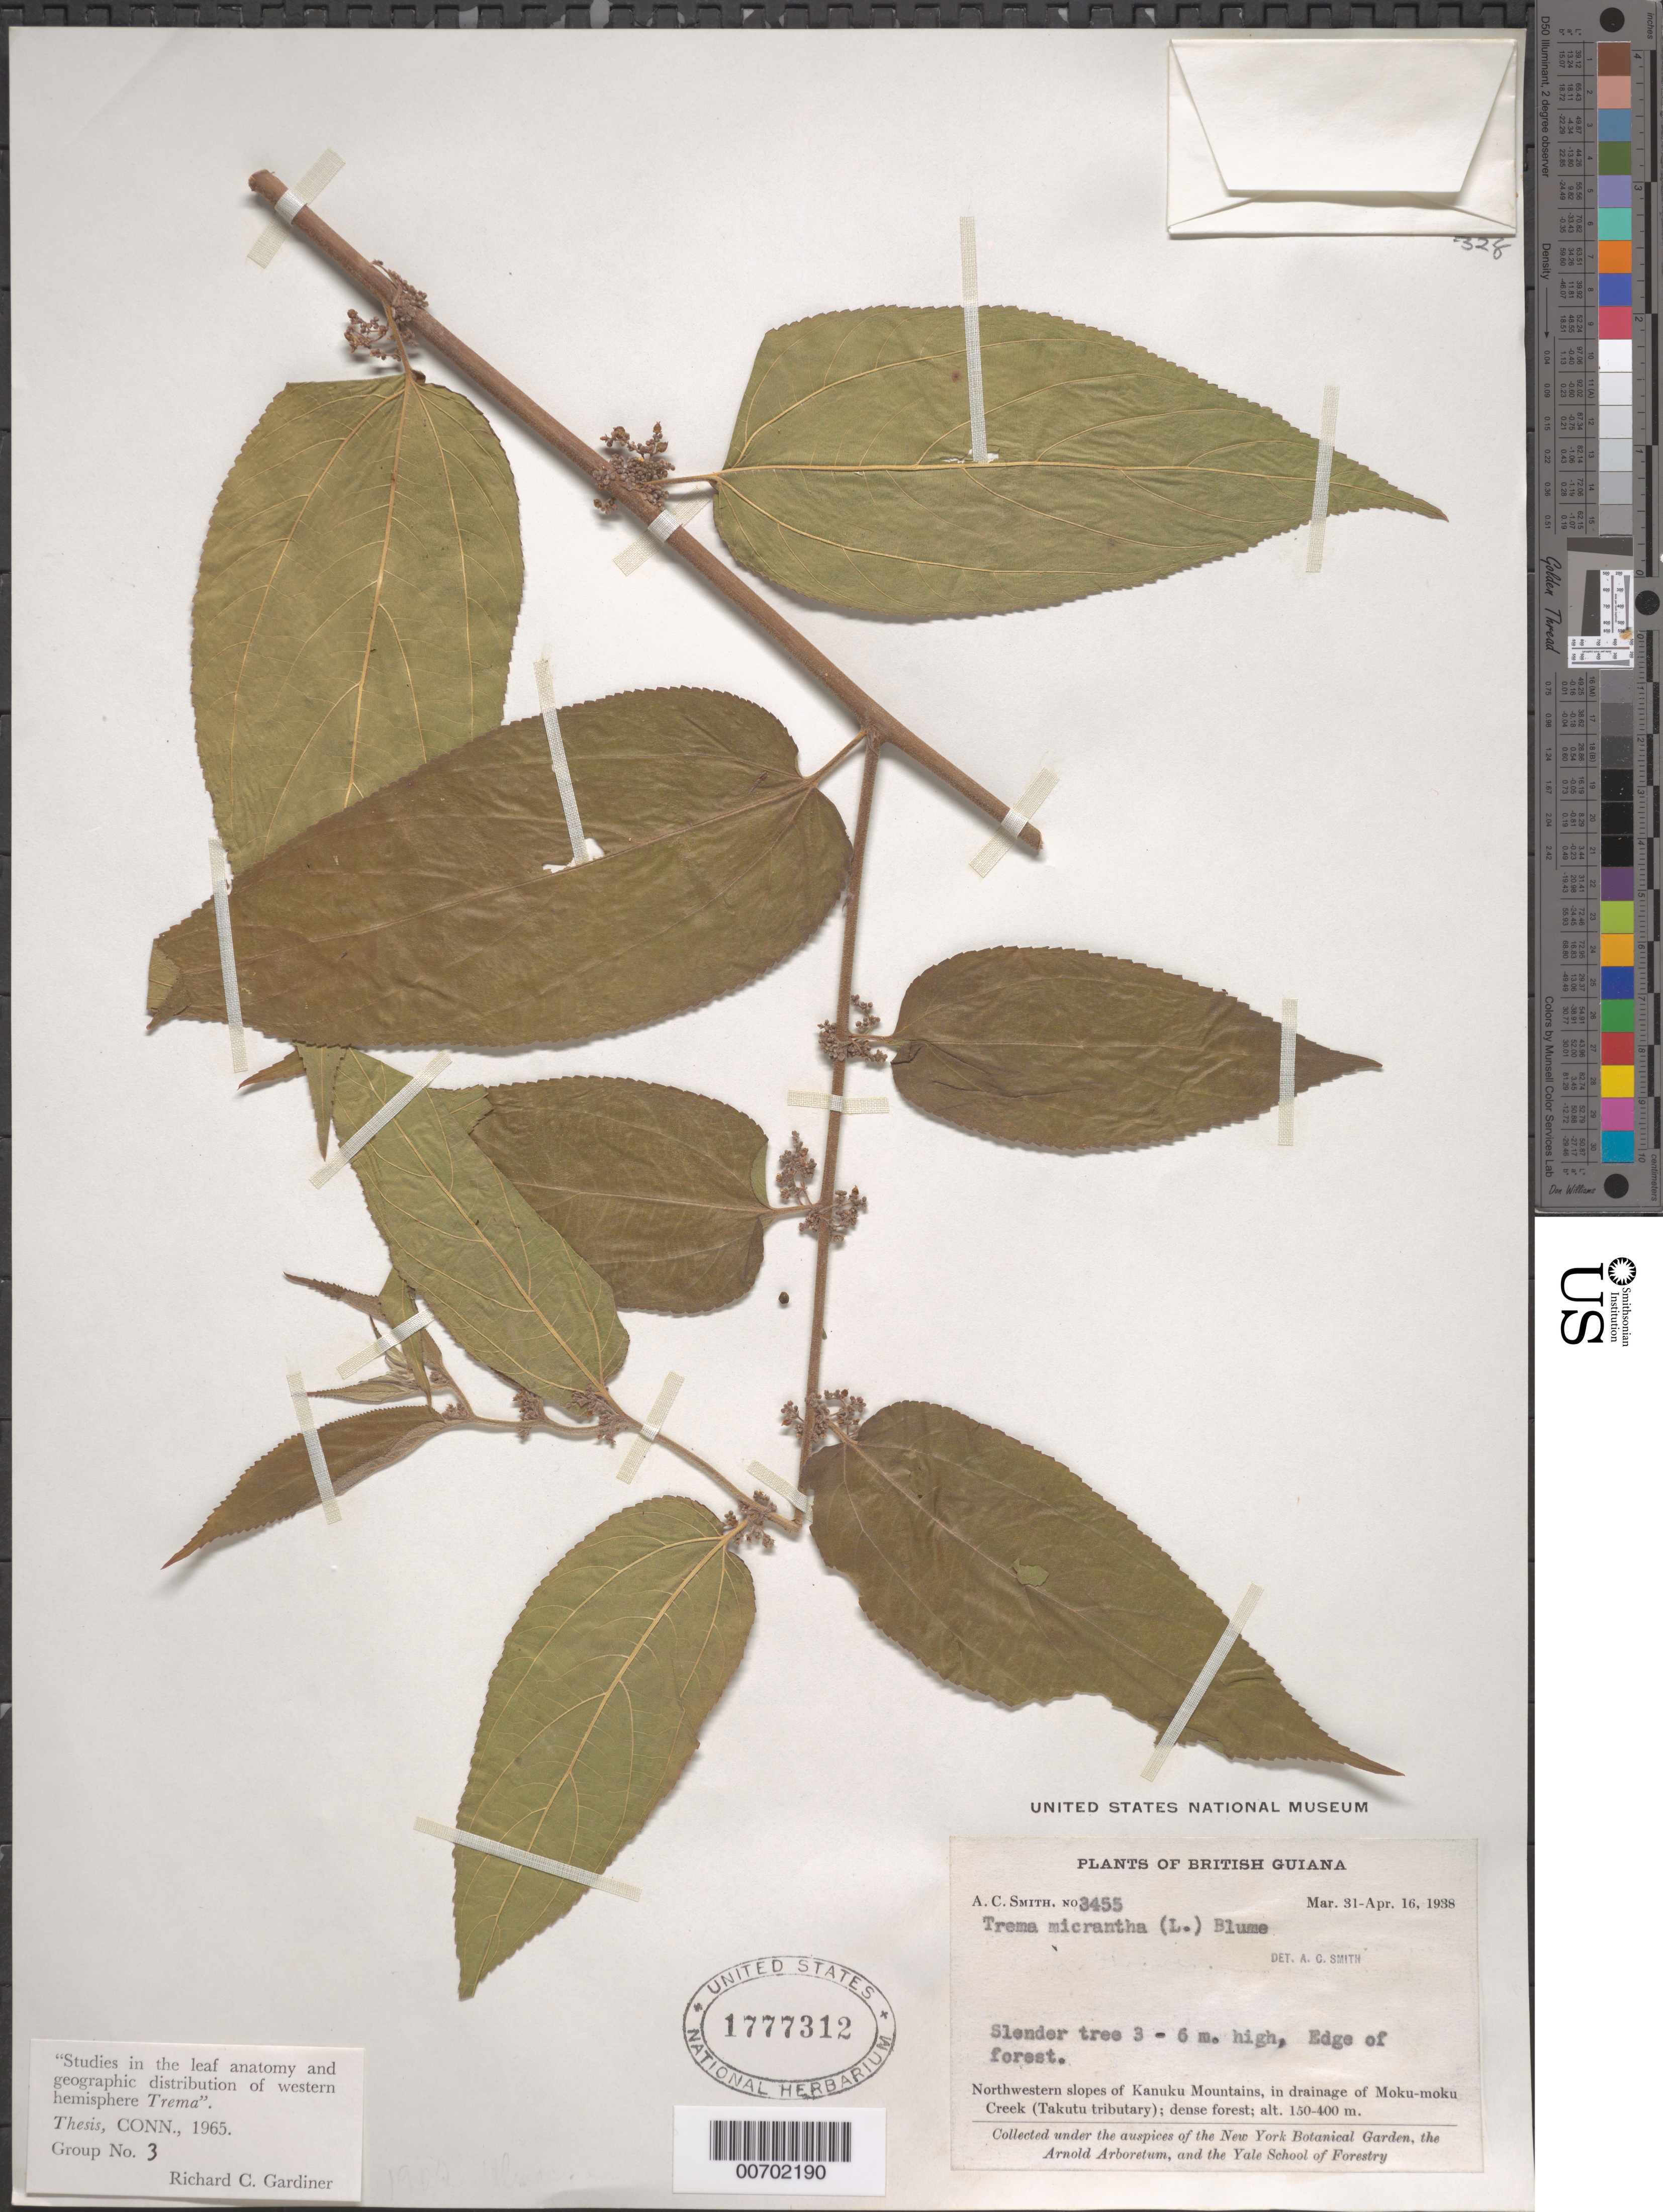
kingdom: Plantae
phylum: Tracheophyta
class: Magnoliopsida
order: Rosales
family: Cannabaceae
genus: Trema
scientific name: Trema micranthum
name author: (L.) Blume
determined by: Smith, A. C.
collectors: A. C. Smith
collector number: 3455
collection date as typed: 31-Mar-38 to 16-Apr-38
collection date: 1938-03-31/1938-04-16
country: Guyana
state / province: U. Takutu-U. Essequibo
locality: Kanuku Mts., NW slopes, in drainage of Moku-moku Creek (Takutu tributary)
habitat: Dense forest, edge of forest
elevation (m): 150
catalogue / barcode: US 1777312